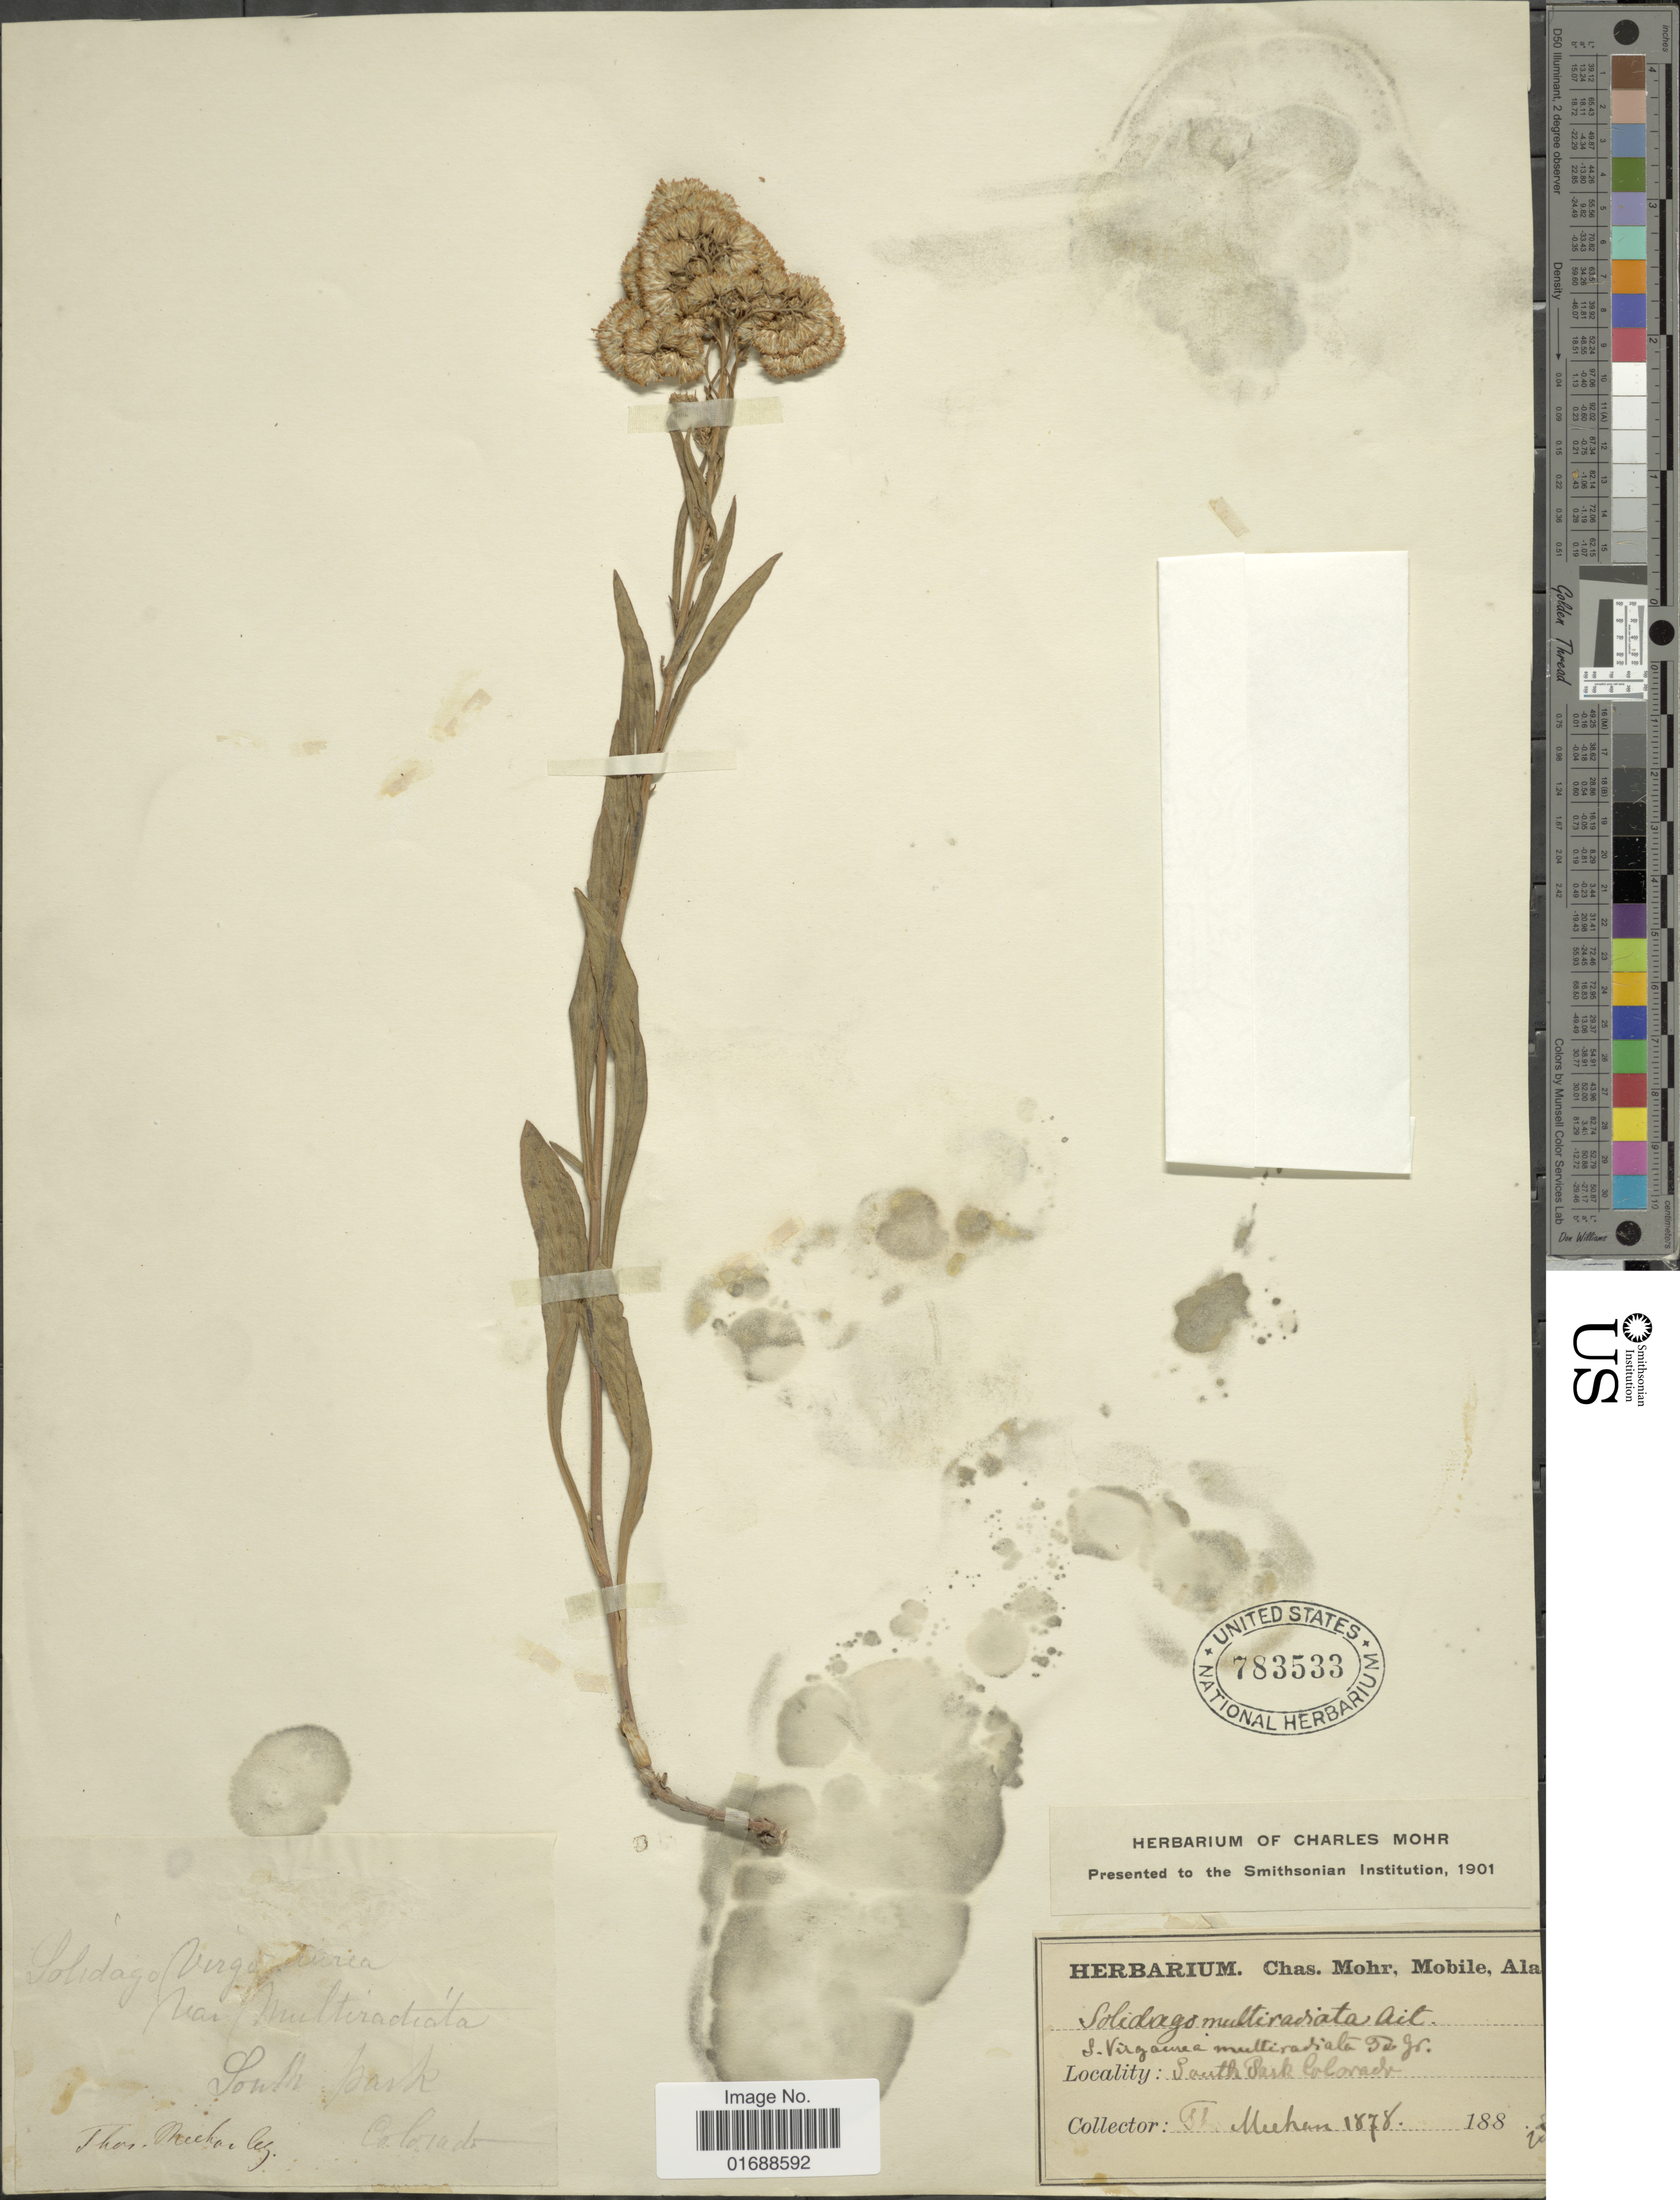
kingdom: Plantae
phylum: Tracheophyta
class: Magnoliopsida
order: Asterales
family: Asteraceae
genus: Solidago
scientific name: Solidago multiradiata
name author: Aiton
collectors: T. Meehan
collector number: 1878?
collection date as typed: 188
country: United States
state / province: Colorado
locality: South Park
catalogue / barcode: US 783533